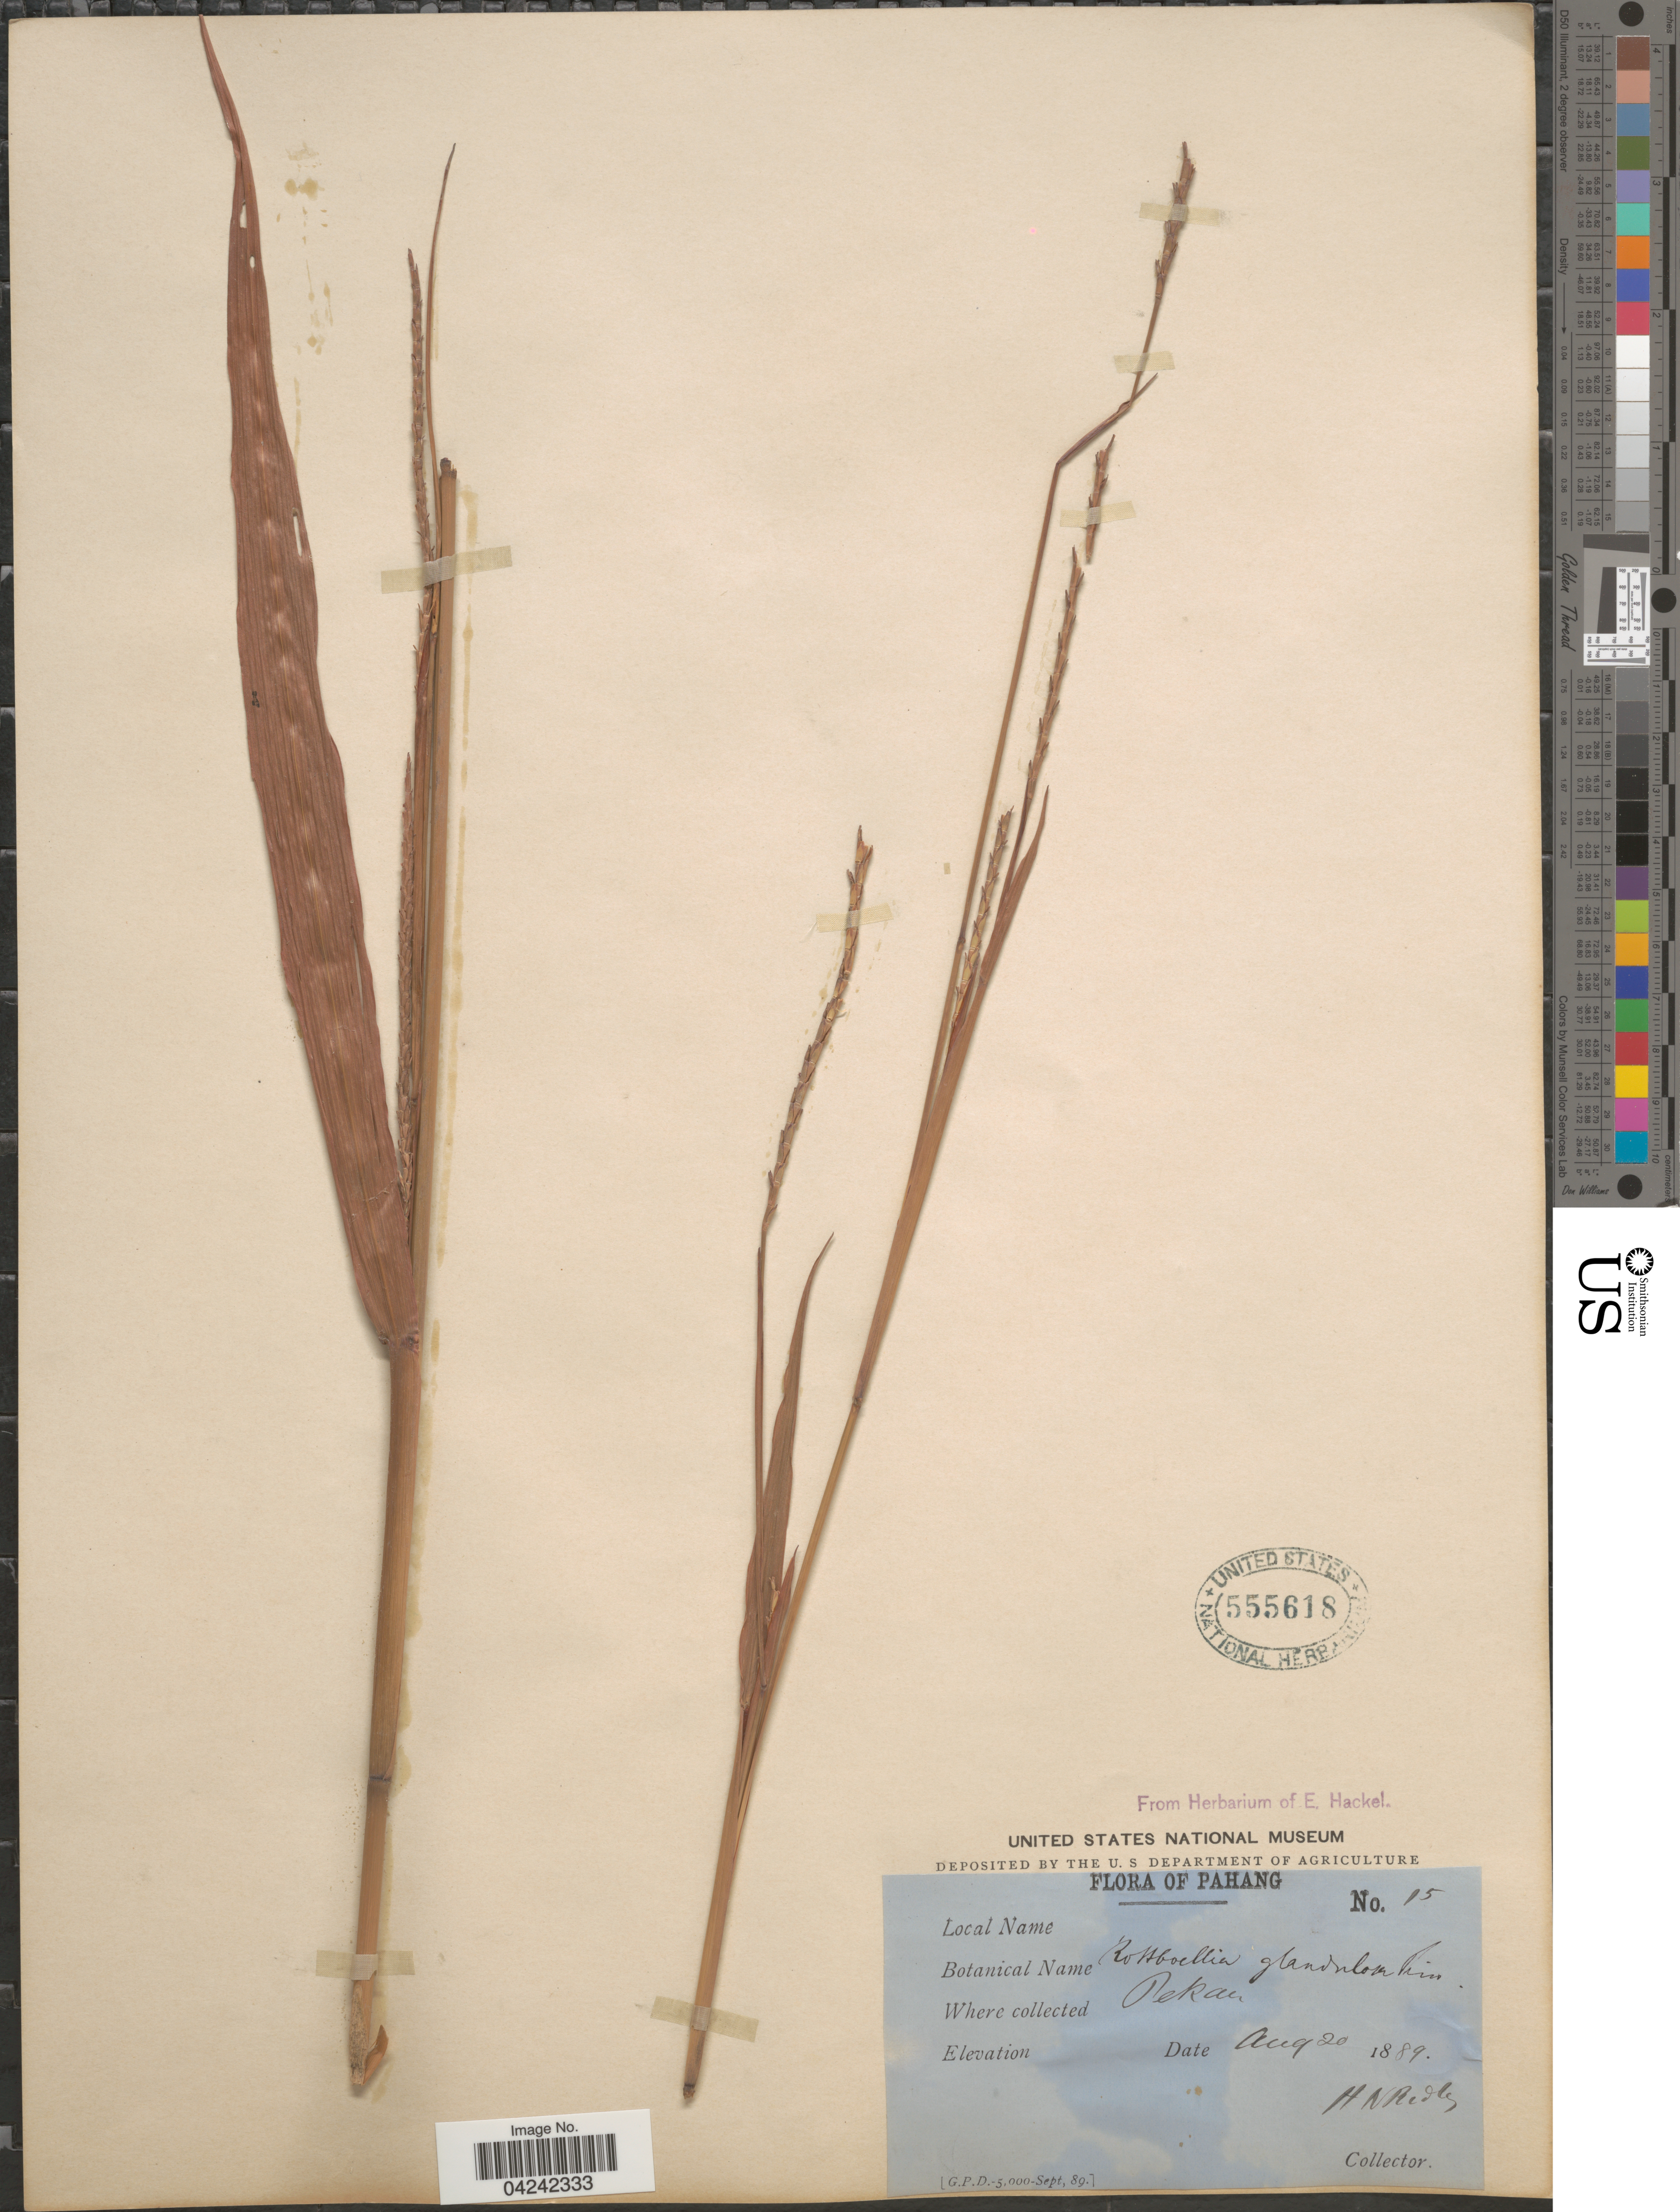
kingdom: Plantae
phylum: Tracheophyta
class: Liliopsida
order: Poales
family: Poaceae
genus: Rottboellia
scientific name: Rottboellia glandulosa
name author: Trin.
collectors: H. N. Ridley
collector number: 15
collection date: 1889-08-20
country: Malaysia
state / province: Pahang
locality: Pekan.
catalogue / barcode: US 555618